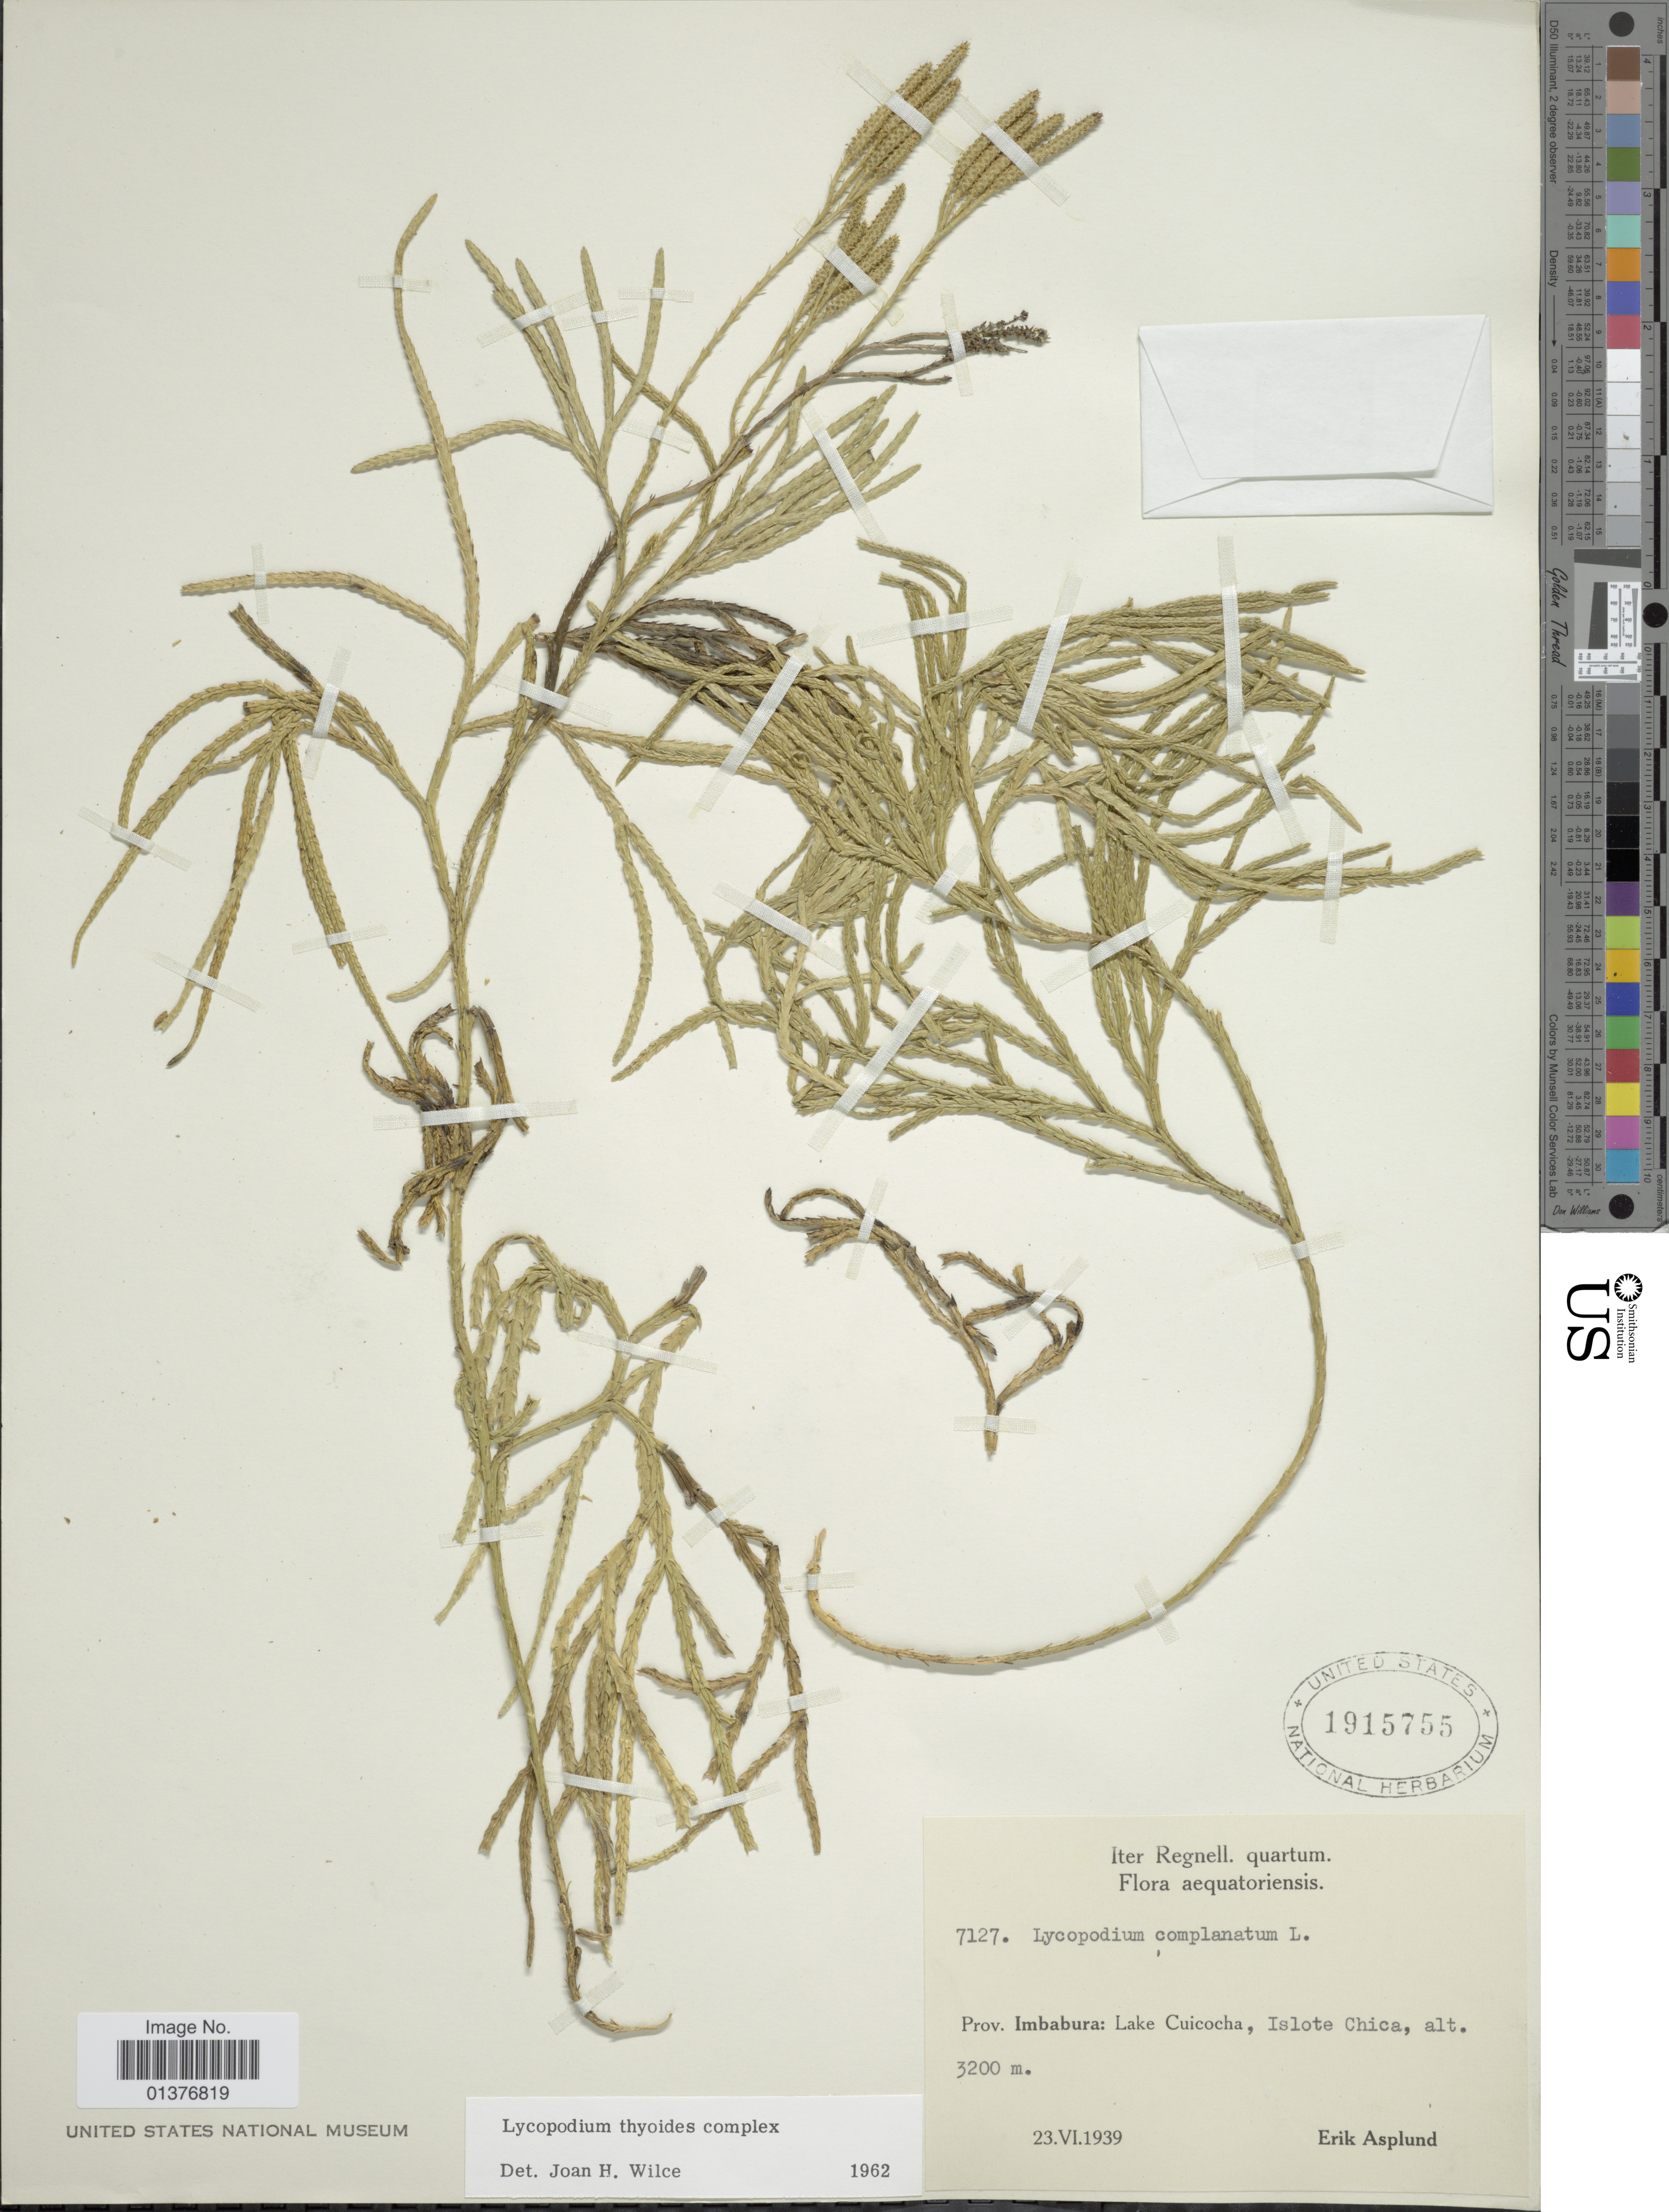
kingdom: Plantae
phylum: Tracheophyta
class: Lycopodiopsida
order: Lycopodiales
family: Lycopodiaceae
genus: Diphasiastrum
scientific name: Diphasiastrum thyoides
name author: (Humb. & Bonpl. ex Willd.) Holub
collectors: E. Asplund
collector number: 7127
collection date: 1939-06-23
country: Ecuador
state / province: Imbabura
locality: Lake Cuicocha, Islote Chica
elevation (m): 3200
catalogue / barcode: US 1915755